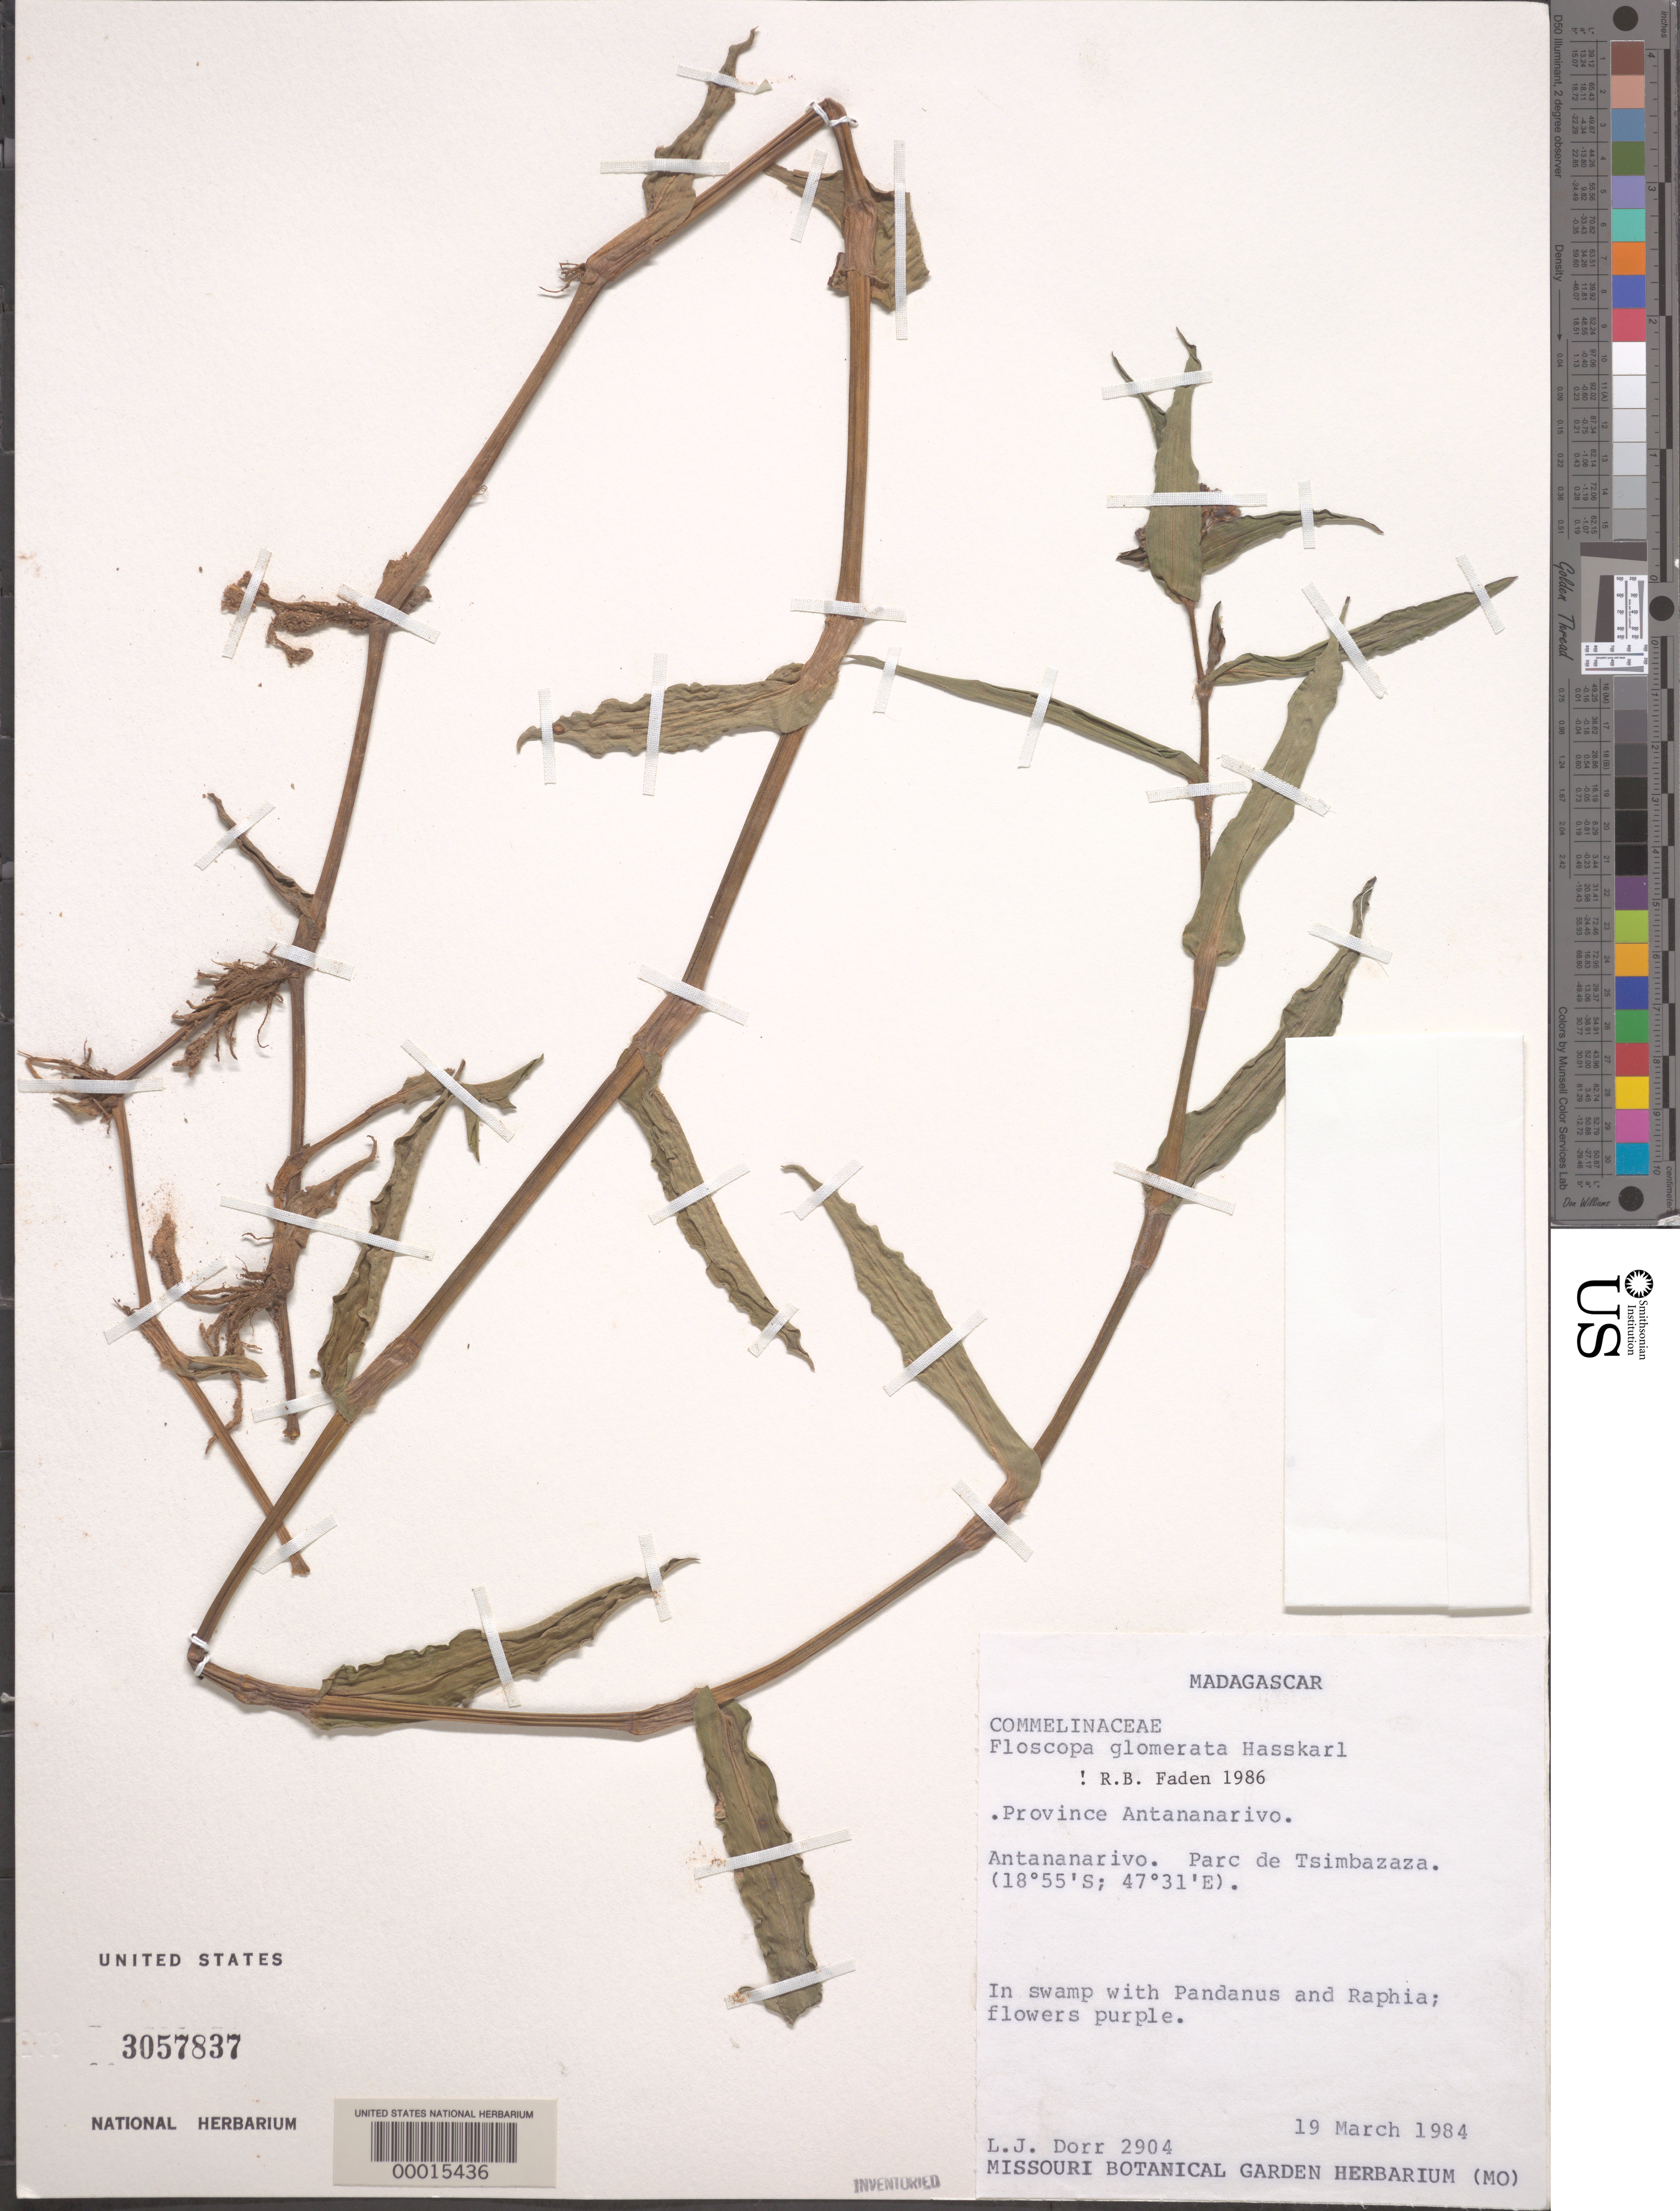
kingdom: Plantae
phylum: Tracheophyta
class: Liliopsida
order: Commelinales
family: Commelinaceae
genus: Floscopa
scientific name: Floscopa glomerata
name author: (Willd. ex Schult. & Schult. f.) Hassk.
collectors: L. J. Dorr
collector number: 2904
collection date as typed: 19 Mar 1984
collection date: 1984-03-19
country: Madagascar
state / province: Analamanga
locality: Antananarivo, parc de tsimbazaza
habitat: Swamp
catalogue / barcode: US 3057837